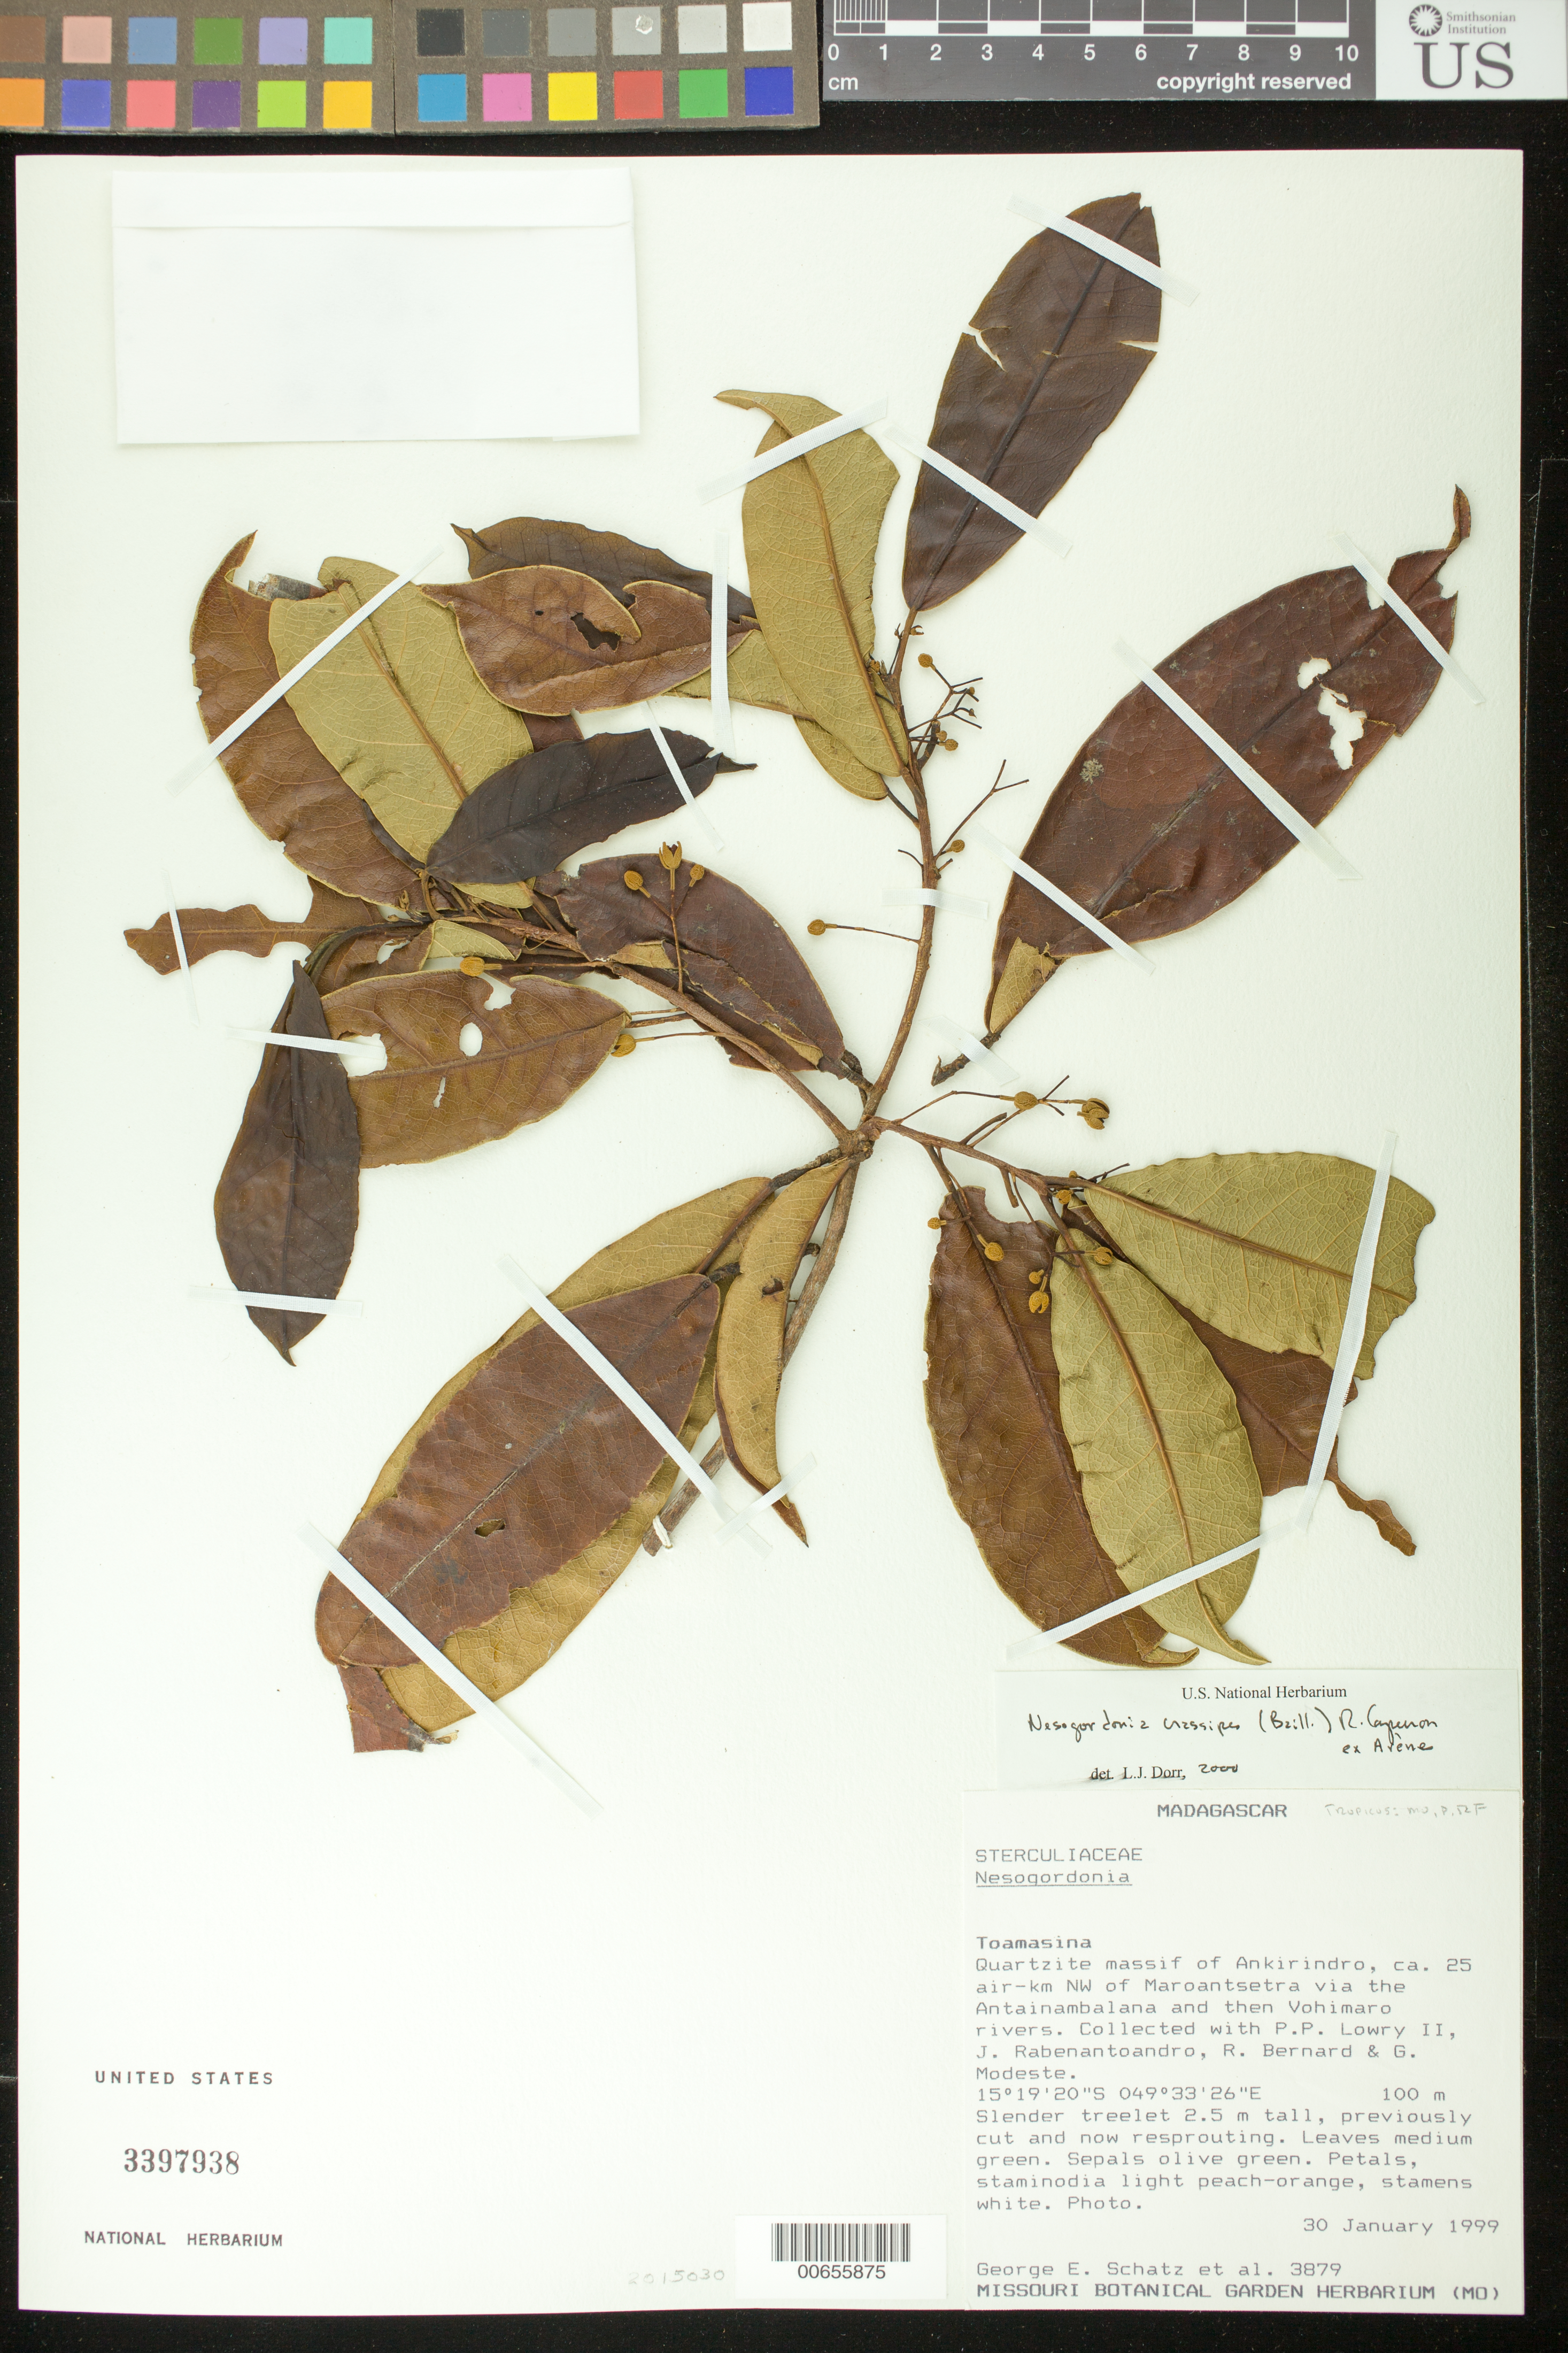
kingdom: Plantae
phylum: Tracheophyta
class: Magnoliopsida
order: Malvales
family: Malvaceae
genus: Nesogordonia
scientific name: Nesogordonia crassipes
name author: (Baill.) Capuron ex Arènes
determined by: Dorr, L. J., (BOT), Smithsonian Institution - National Museum of Natural History (UNITED STATES)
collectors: G. Schatz, P. P. Lowry, J. Rabenantoandro, R. Bernard & G. Modeste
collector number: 3879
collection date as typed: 30 Jan 1999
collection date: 1999-01-30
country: Madagascar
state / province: Analanjirofo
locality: Quartzite massif of Ankirindro, ca. 25 air-km NW of Maroantsetra via the Antainambalana and then Vohimaro rivers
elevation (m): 100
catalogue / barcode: US 3397938